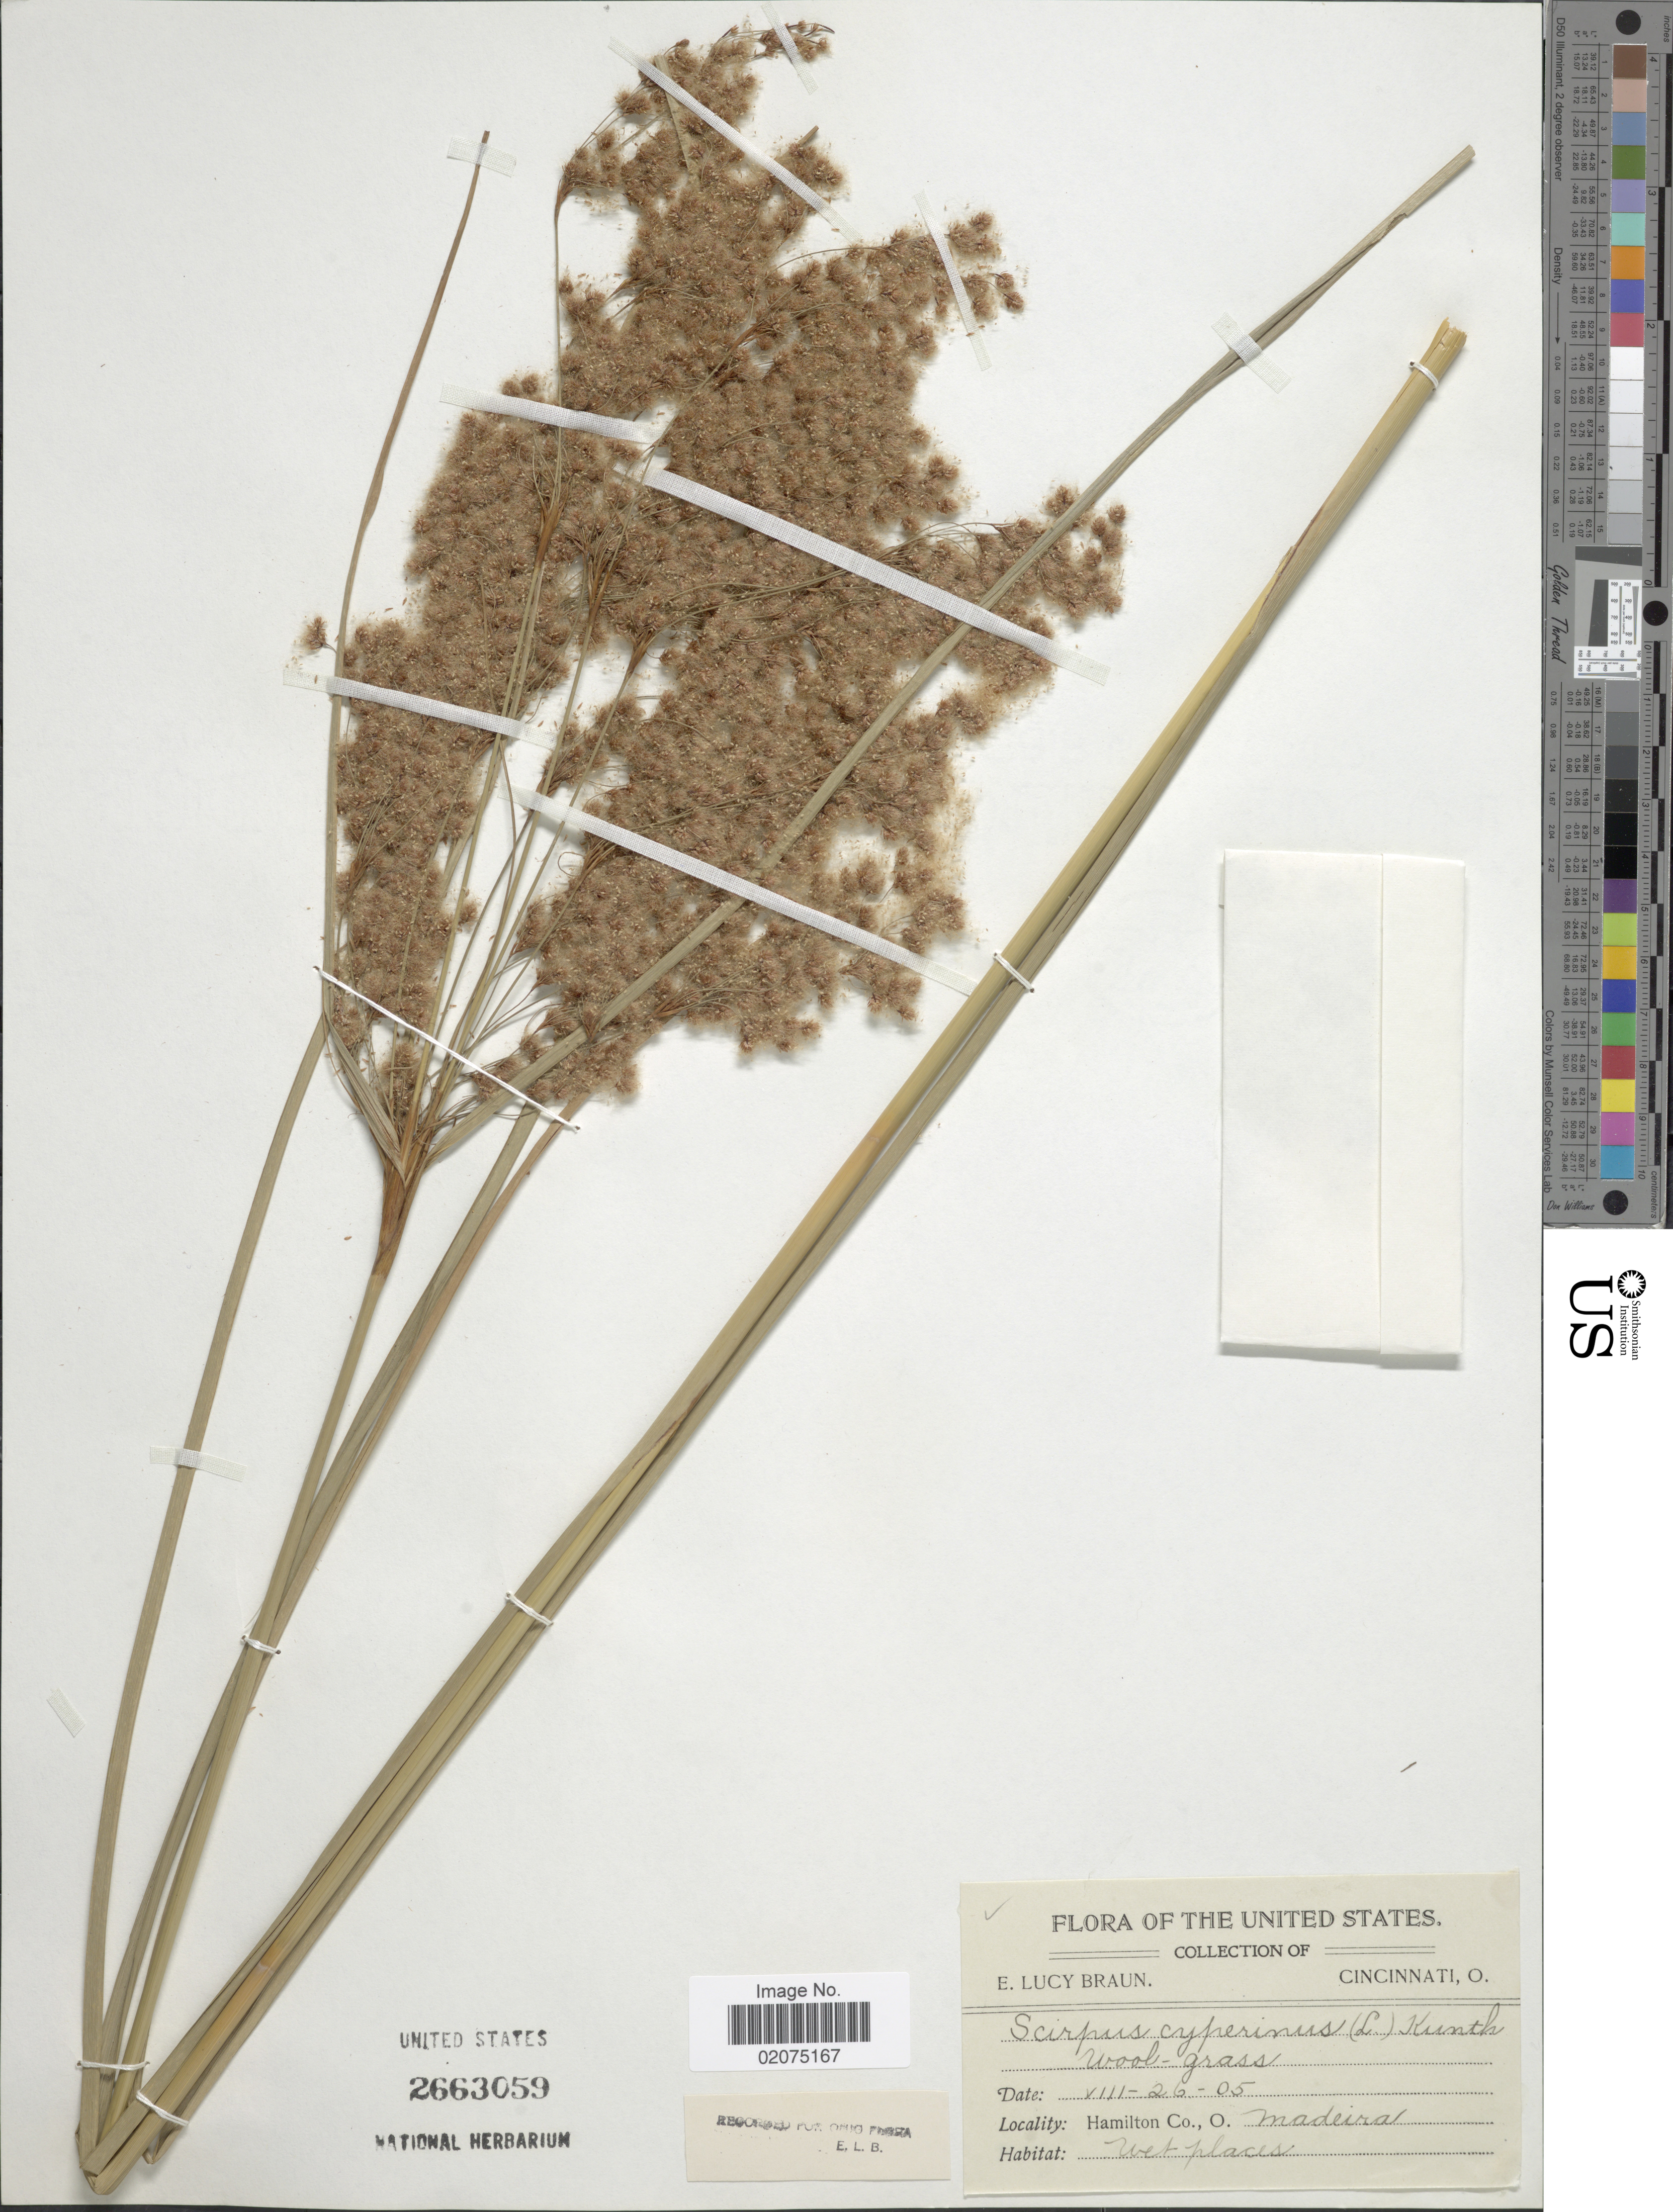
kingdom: Plantae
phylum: Tracheophyta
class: Liliopsida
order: Poales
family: Cyperaceae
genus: Scirpus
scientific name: Scirpus cyperinus (L.) Kunth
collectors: E. L. Braun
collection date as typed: Transcribed d/m/y: 26/8/5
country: United States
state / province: Ohio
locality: Hamilton Co, O., Madeira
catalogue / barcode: US 2663059